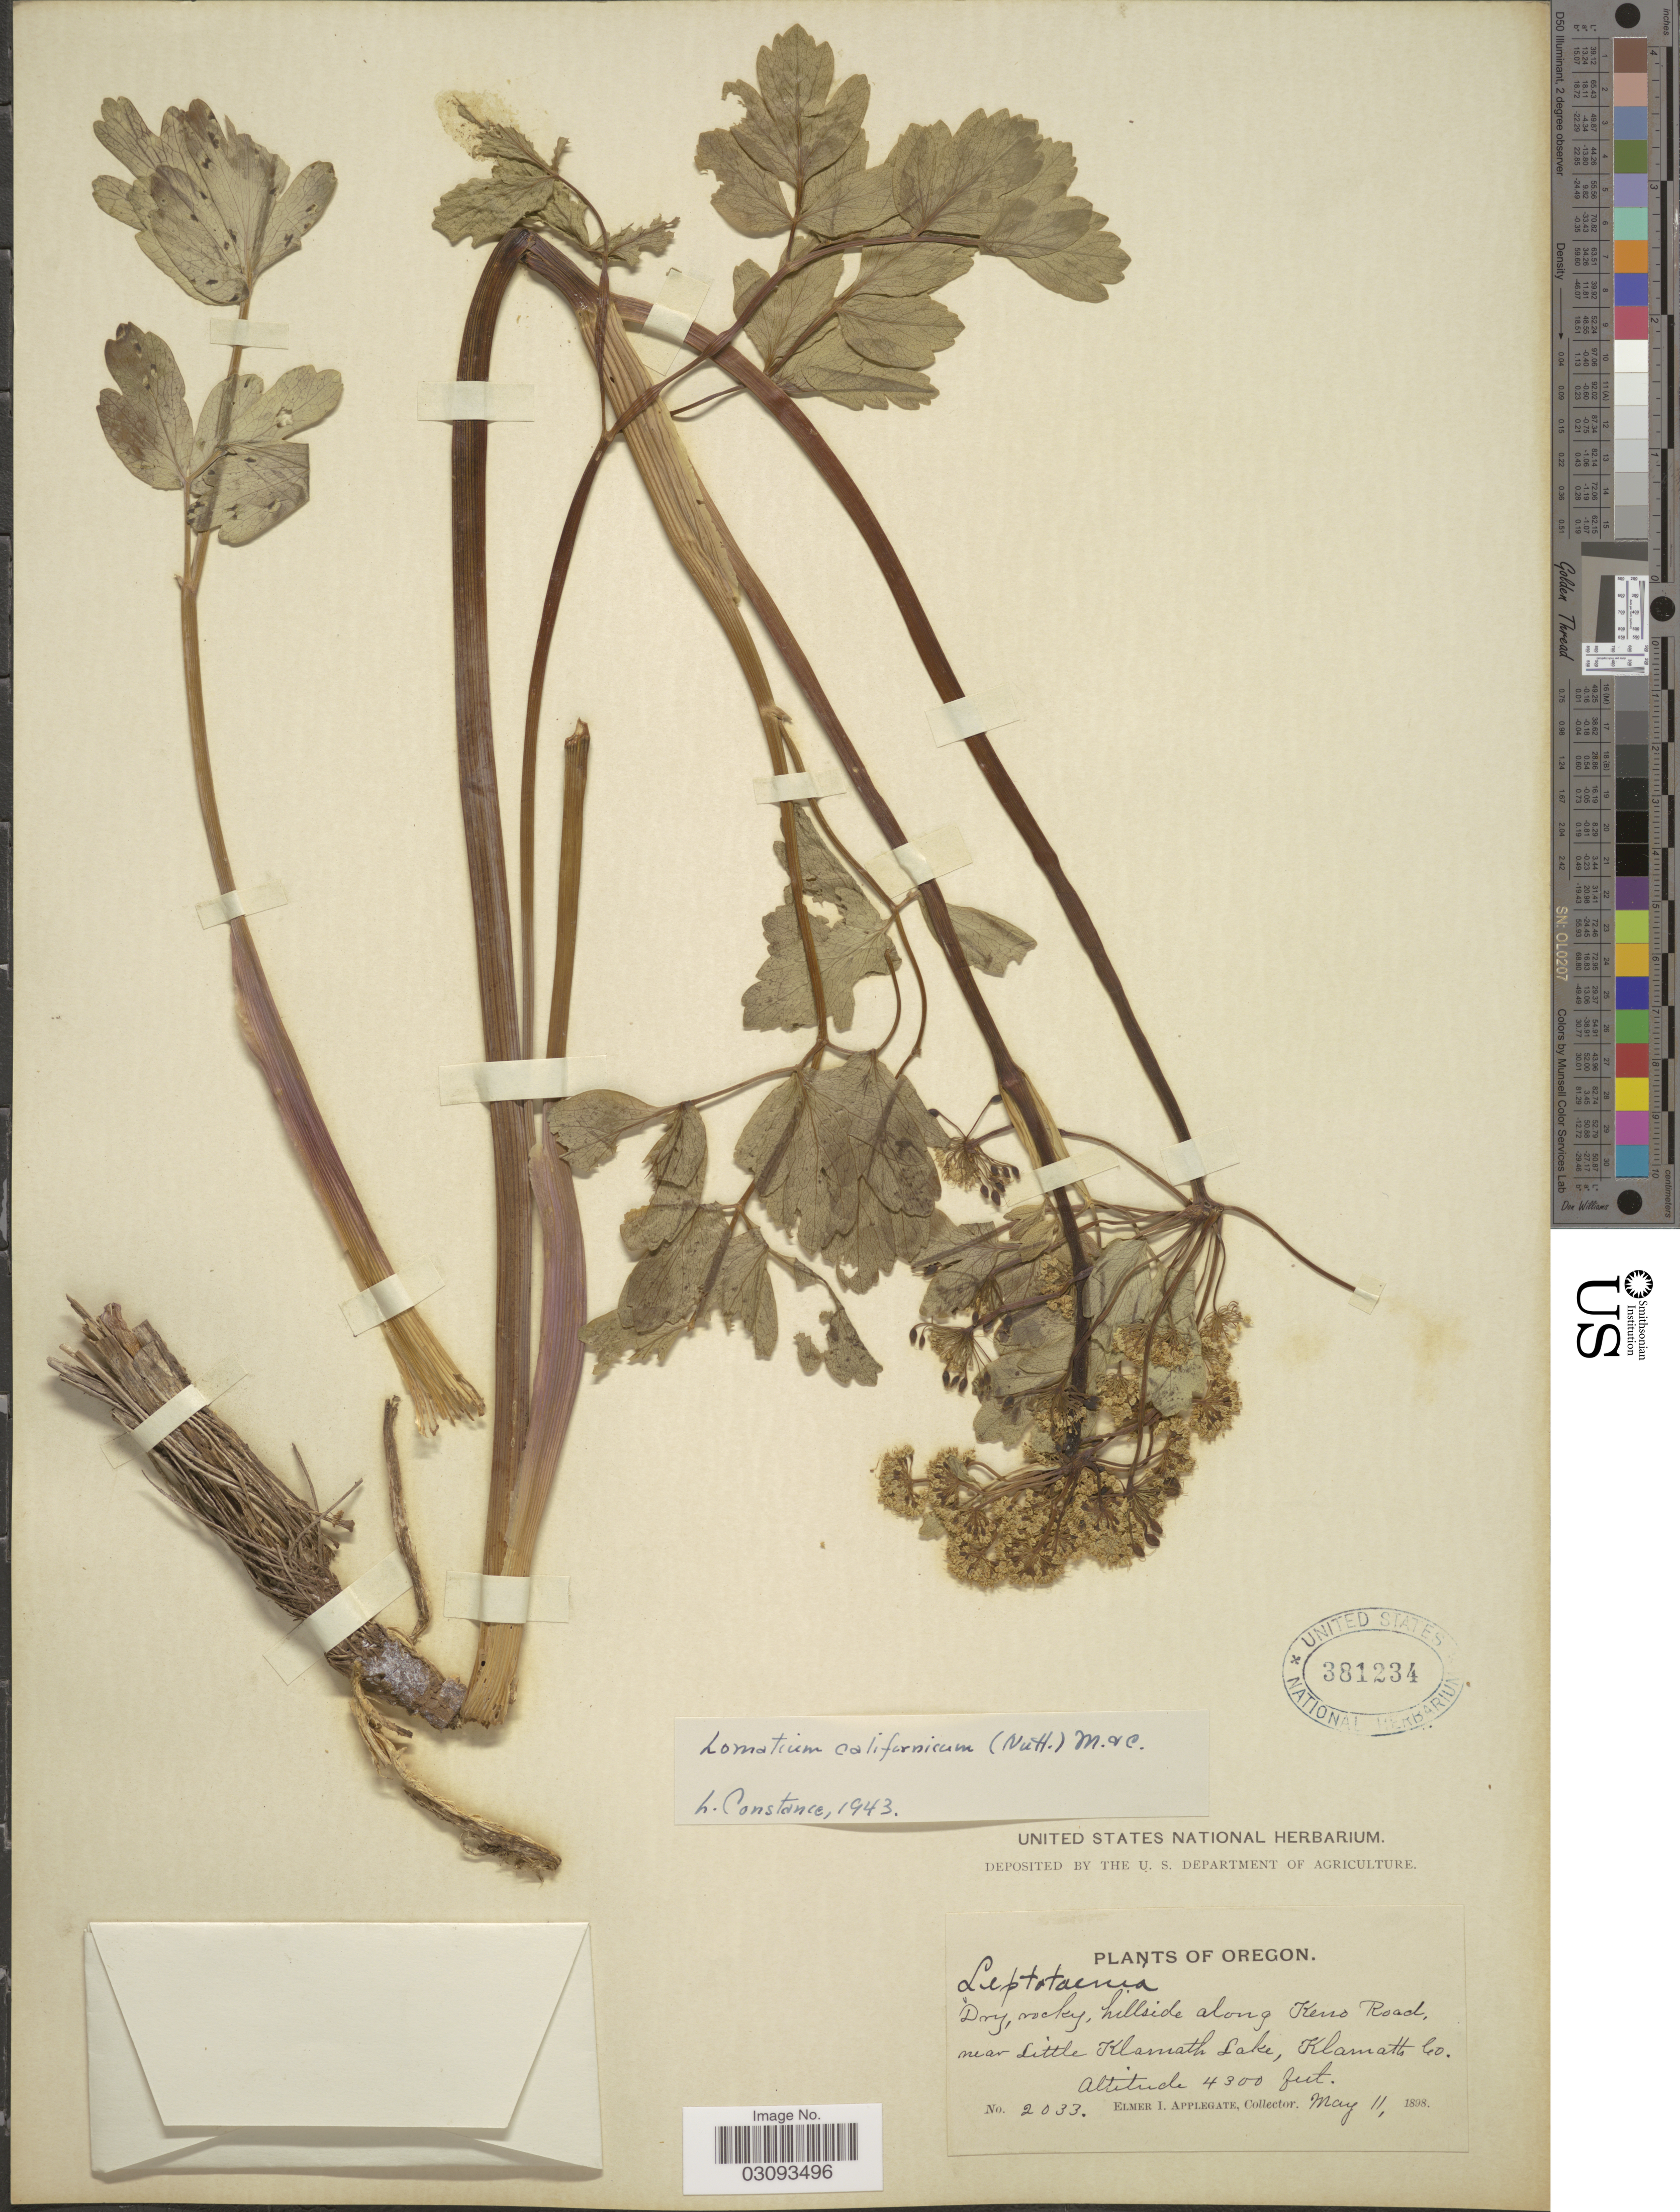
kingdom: Plantae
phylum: Tracheophyta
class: Magnoliopsida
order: Apiales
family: Apiaceae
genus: Lomatium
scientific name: Lomatium californicum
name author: (Nutt.) Mathias & Constance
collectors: E. I. Applegate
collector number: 2033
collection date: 1898-05-11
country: United States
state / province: Oregon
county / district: Klamath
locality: Hillside along Keno Road, near Little Klamath Lake, Klamath Co.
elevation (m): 1311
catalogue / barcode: US 381234